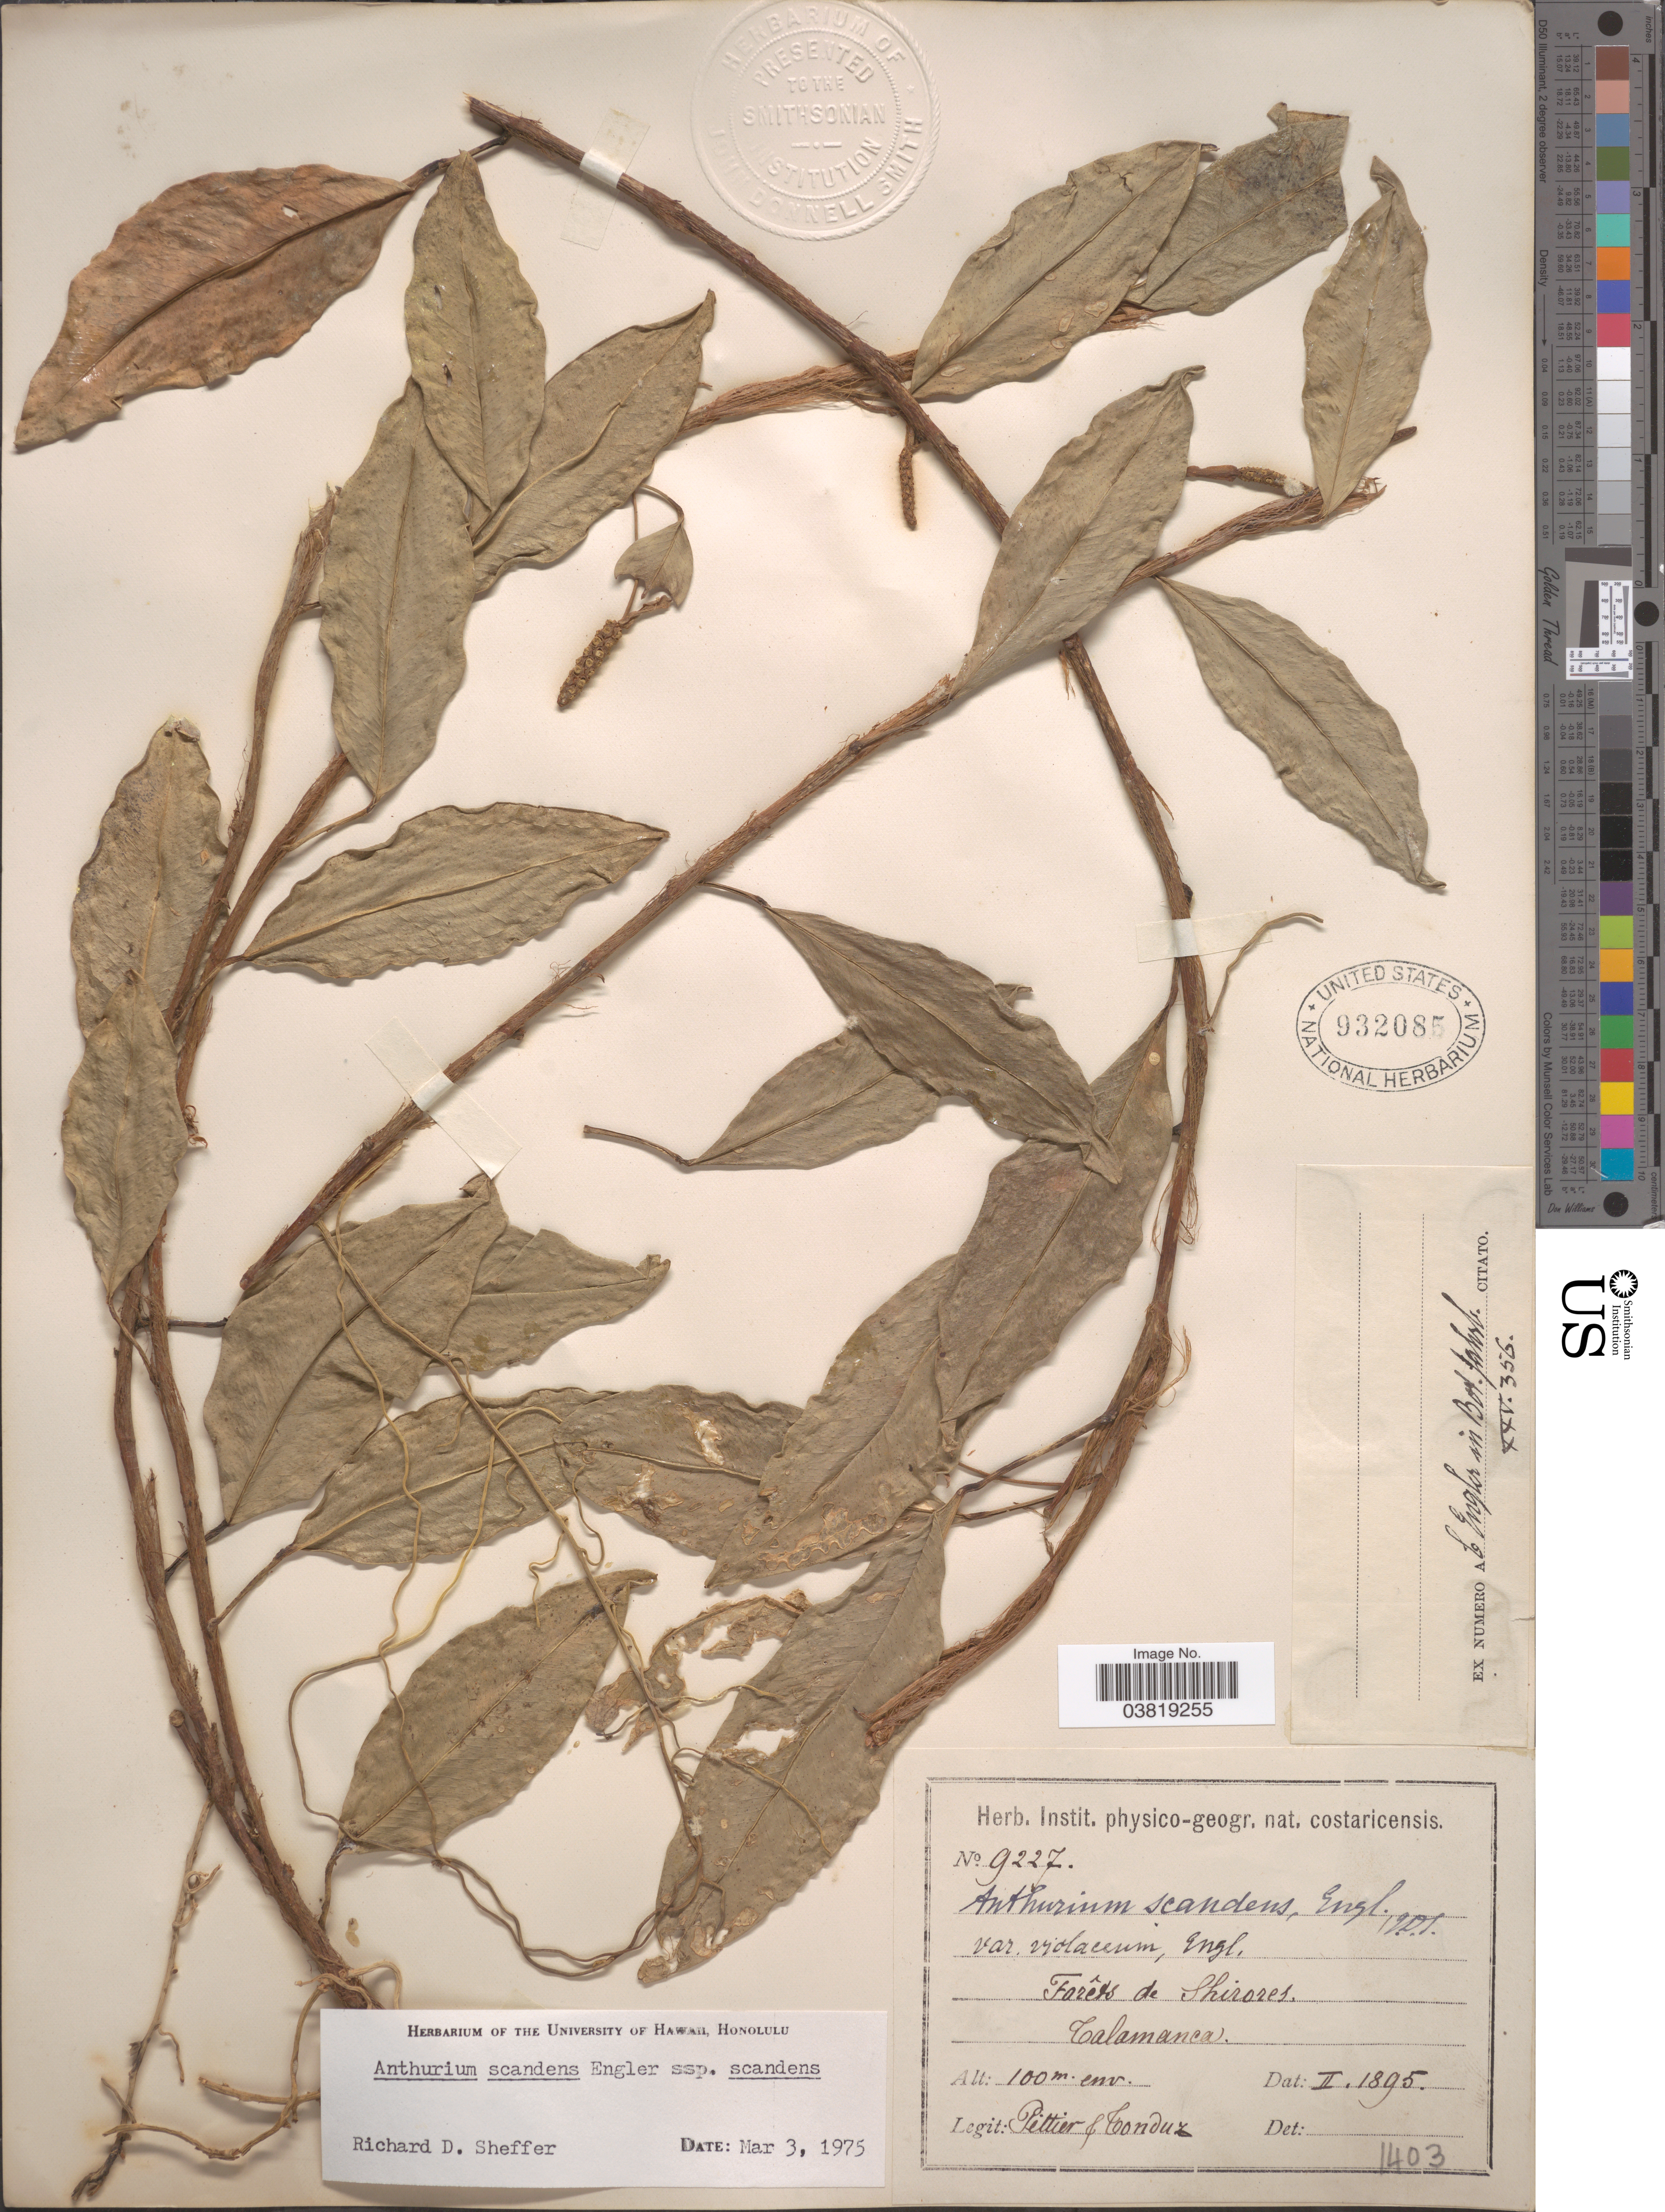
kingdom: Plantae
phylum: Tracheophyta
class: Liliopsida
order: Alismatales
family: Araceae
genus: Anthurium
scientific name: Anthurium scandens var. scandens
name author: (Aubl.) Engl.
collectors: Pittier, -- & Tonduz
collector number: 9227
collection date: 1895-02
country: Costa Rica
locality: Forêts de Shirores. Talamanca.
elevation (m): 100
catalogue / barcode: US 932085